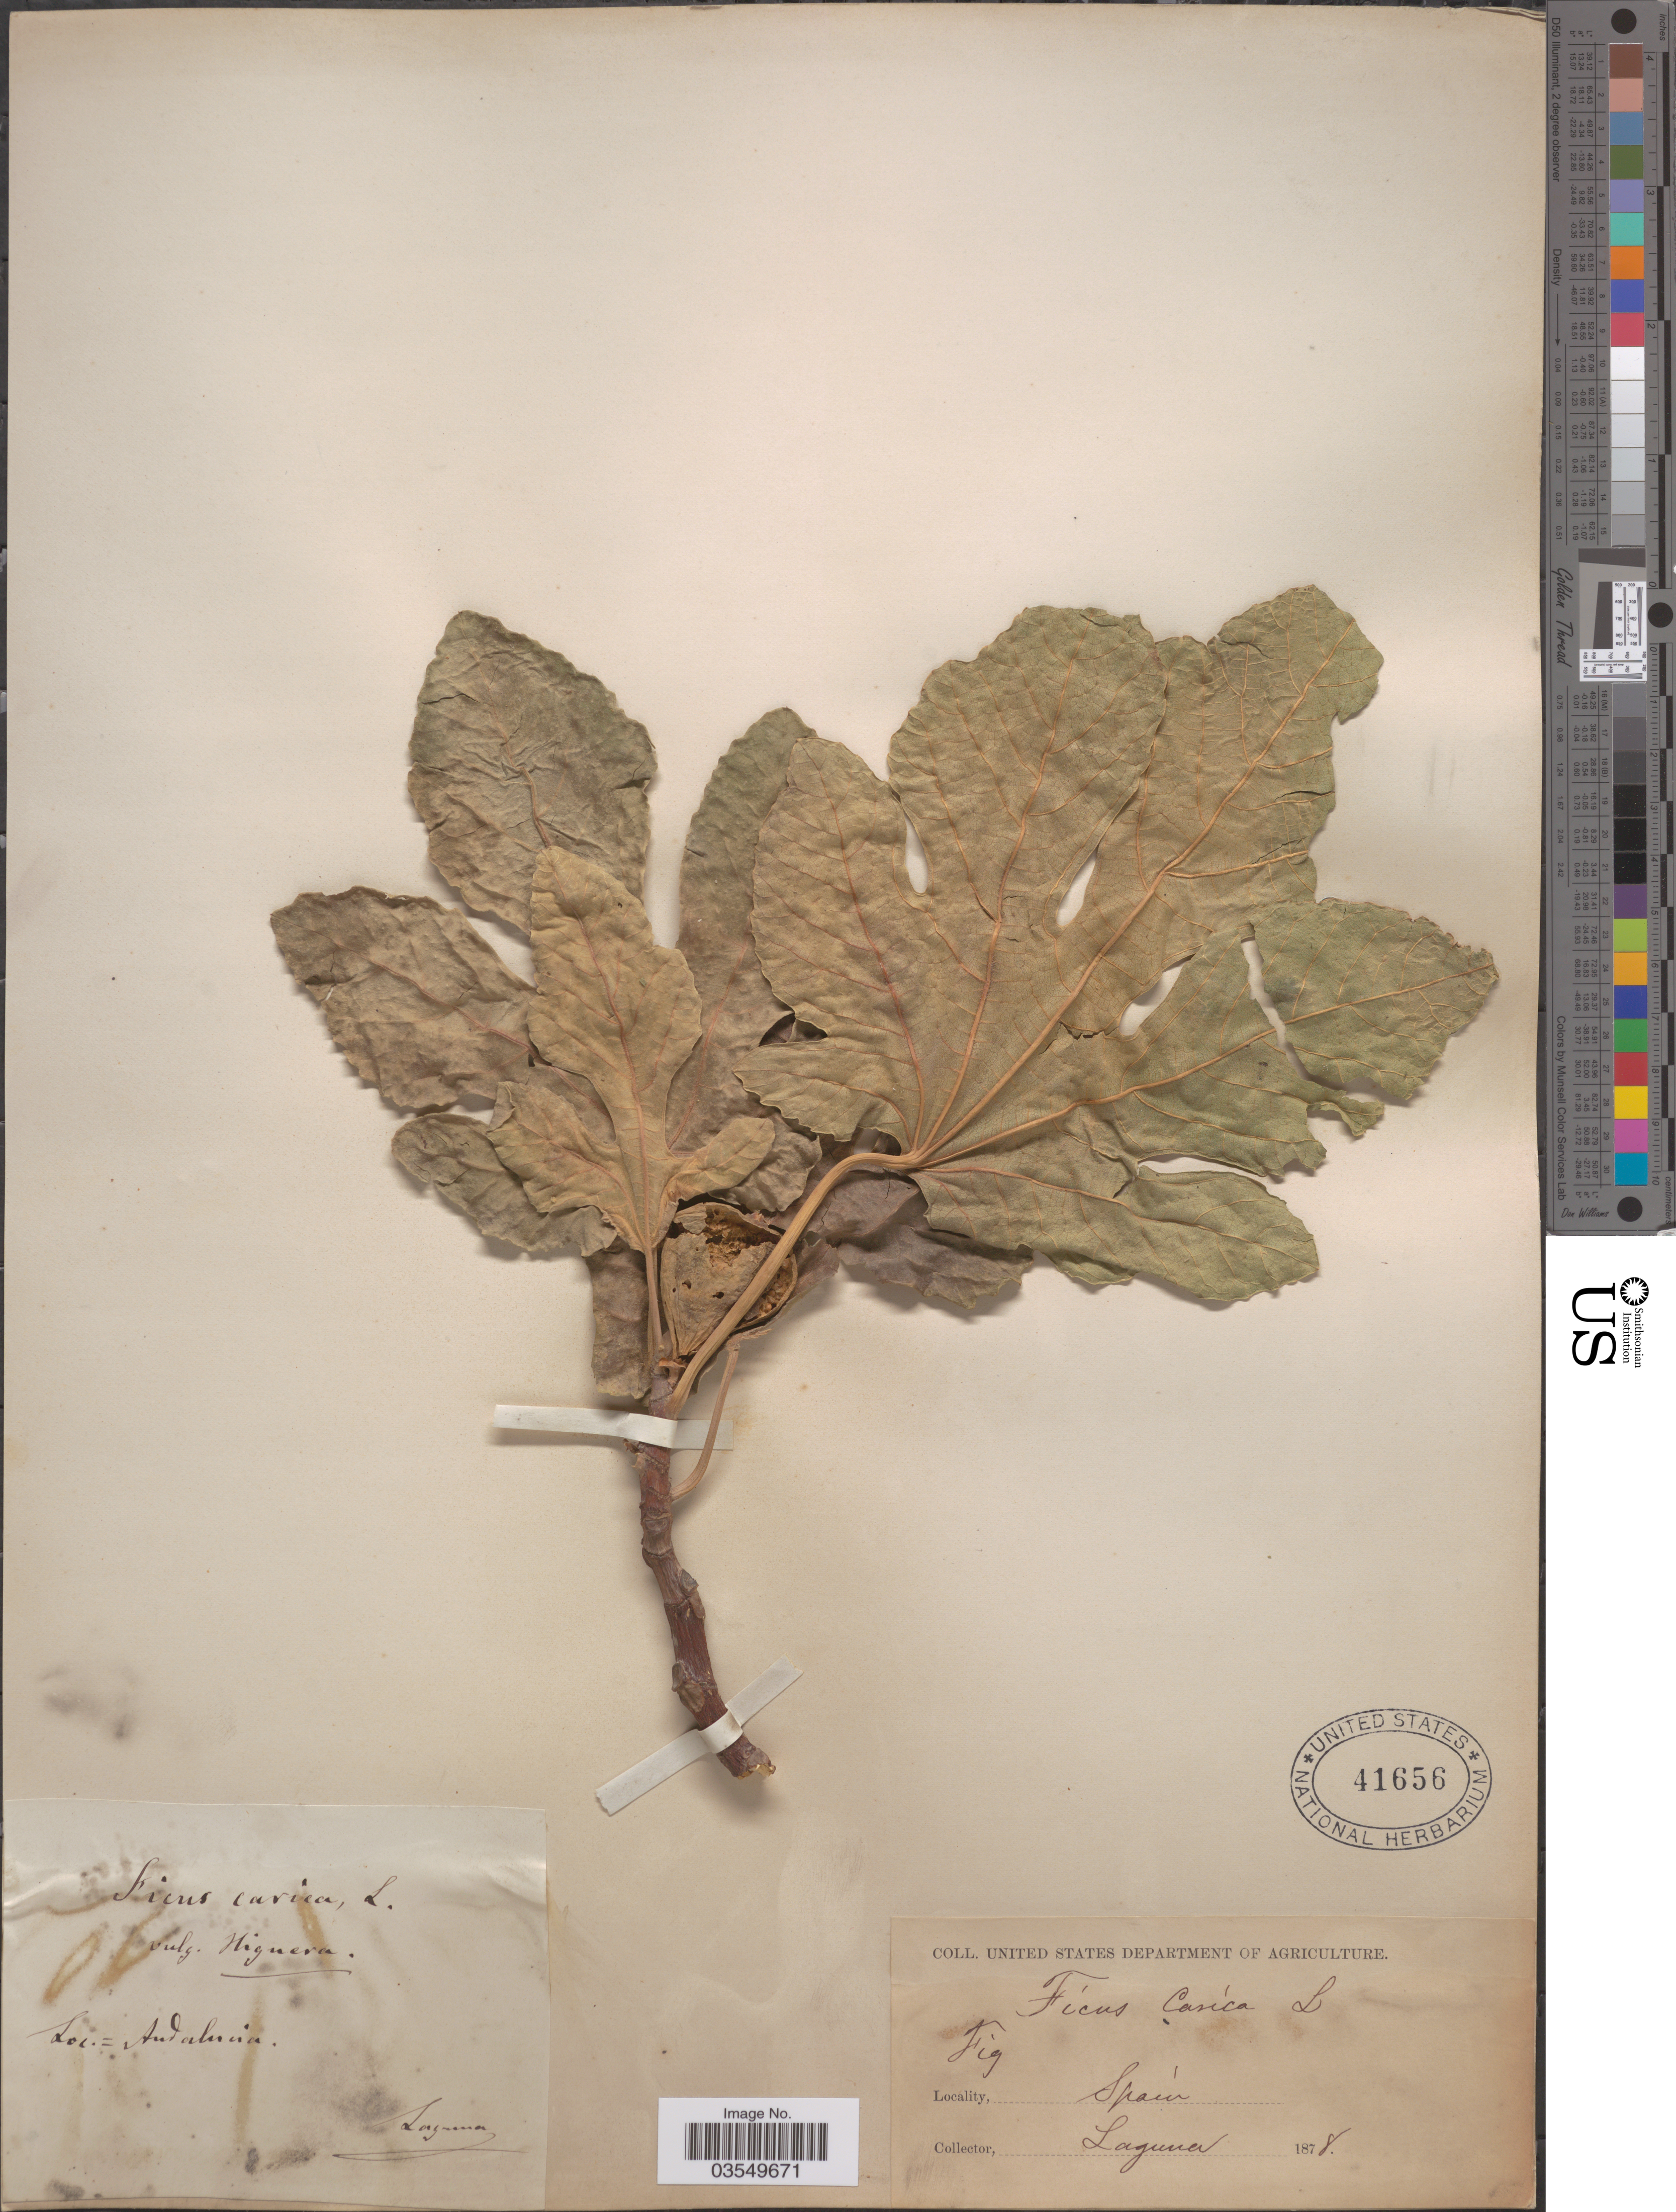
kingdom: Plantae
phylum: Tracheophyta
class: Magnoliopsida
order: Rosales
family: Moraceae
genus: Ficus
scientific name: Ficus carica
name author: L.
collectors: -. Laguna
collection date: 1878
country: Spain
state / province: Andalucía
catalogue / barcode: US 41656